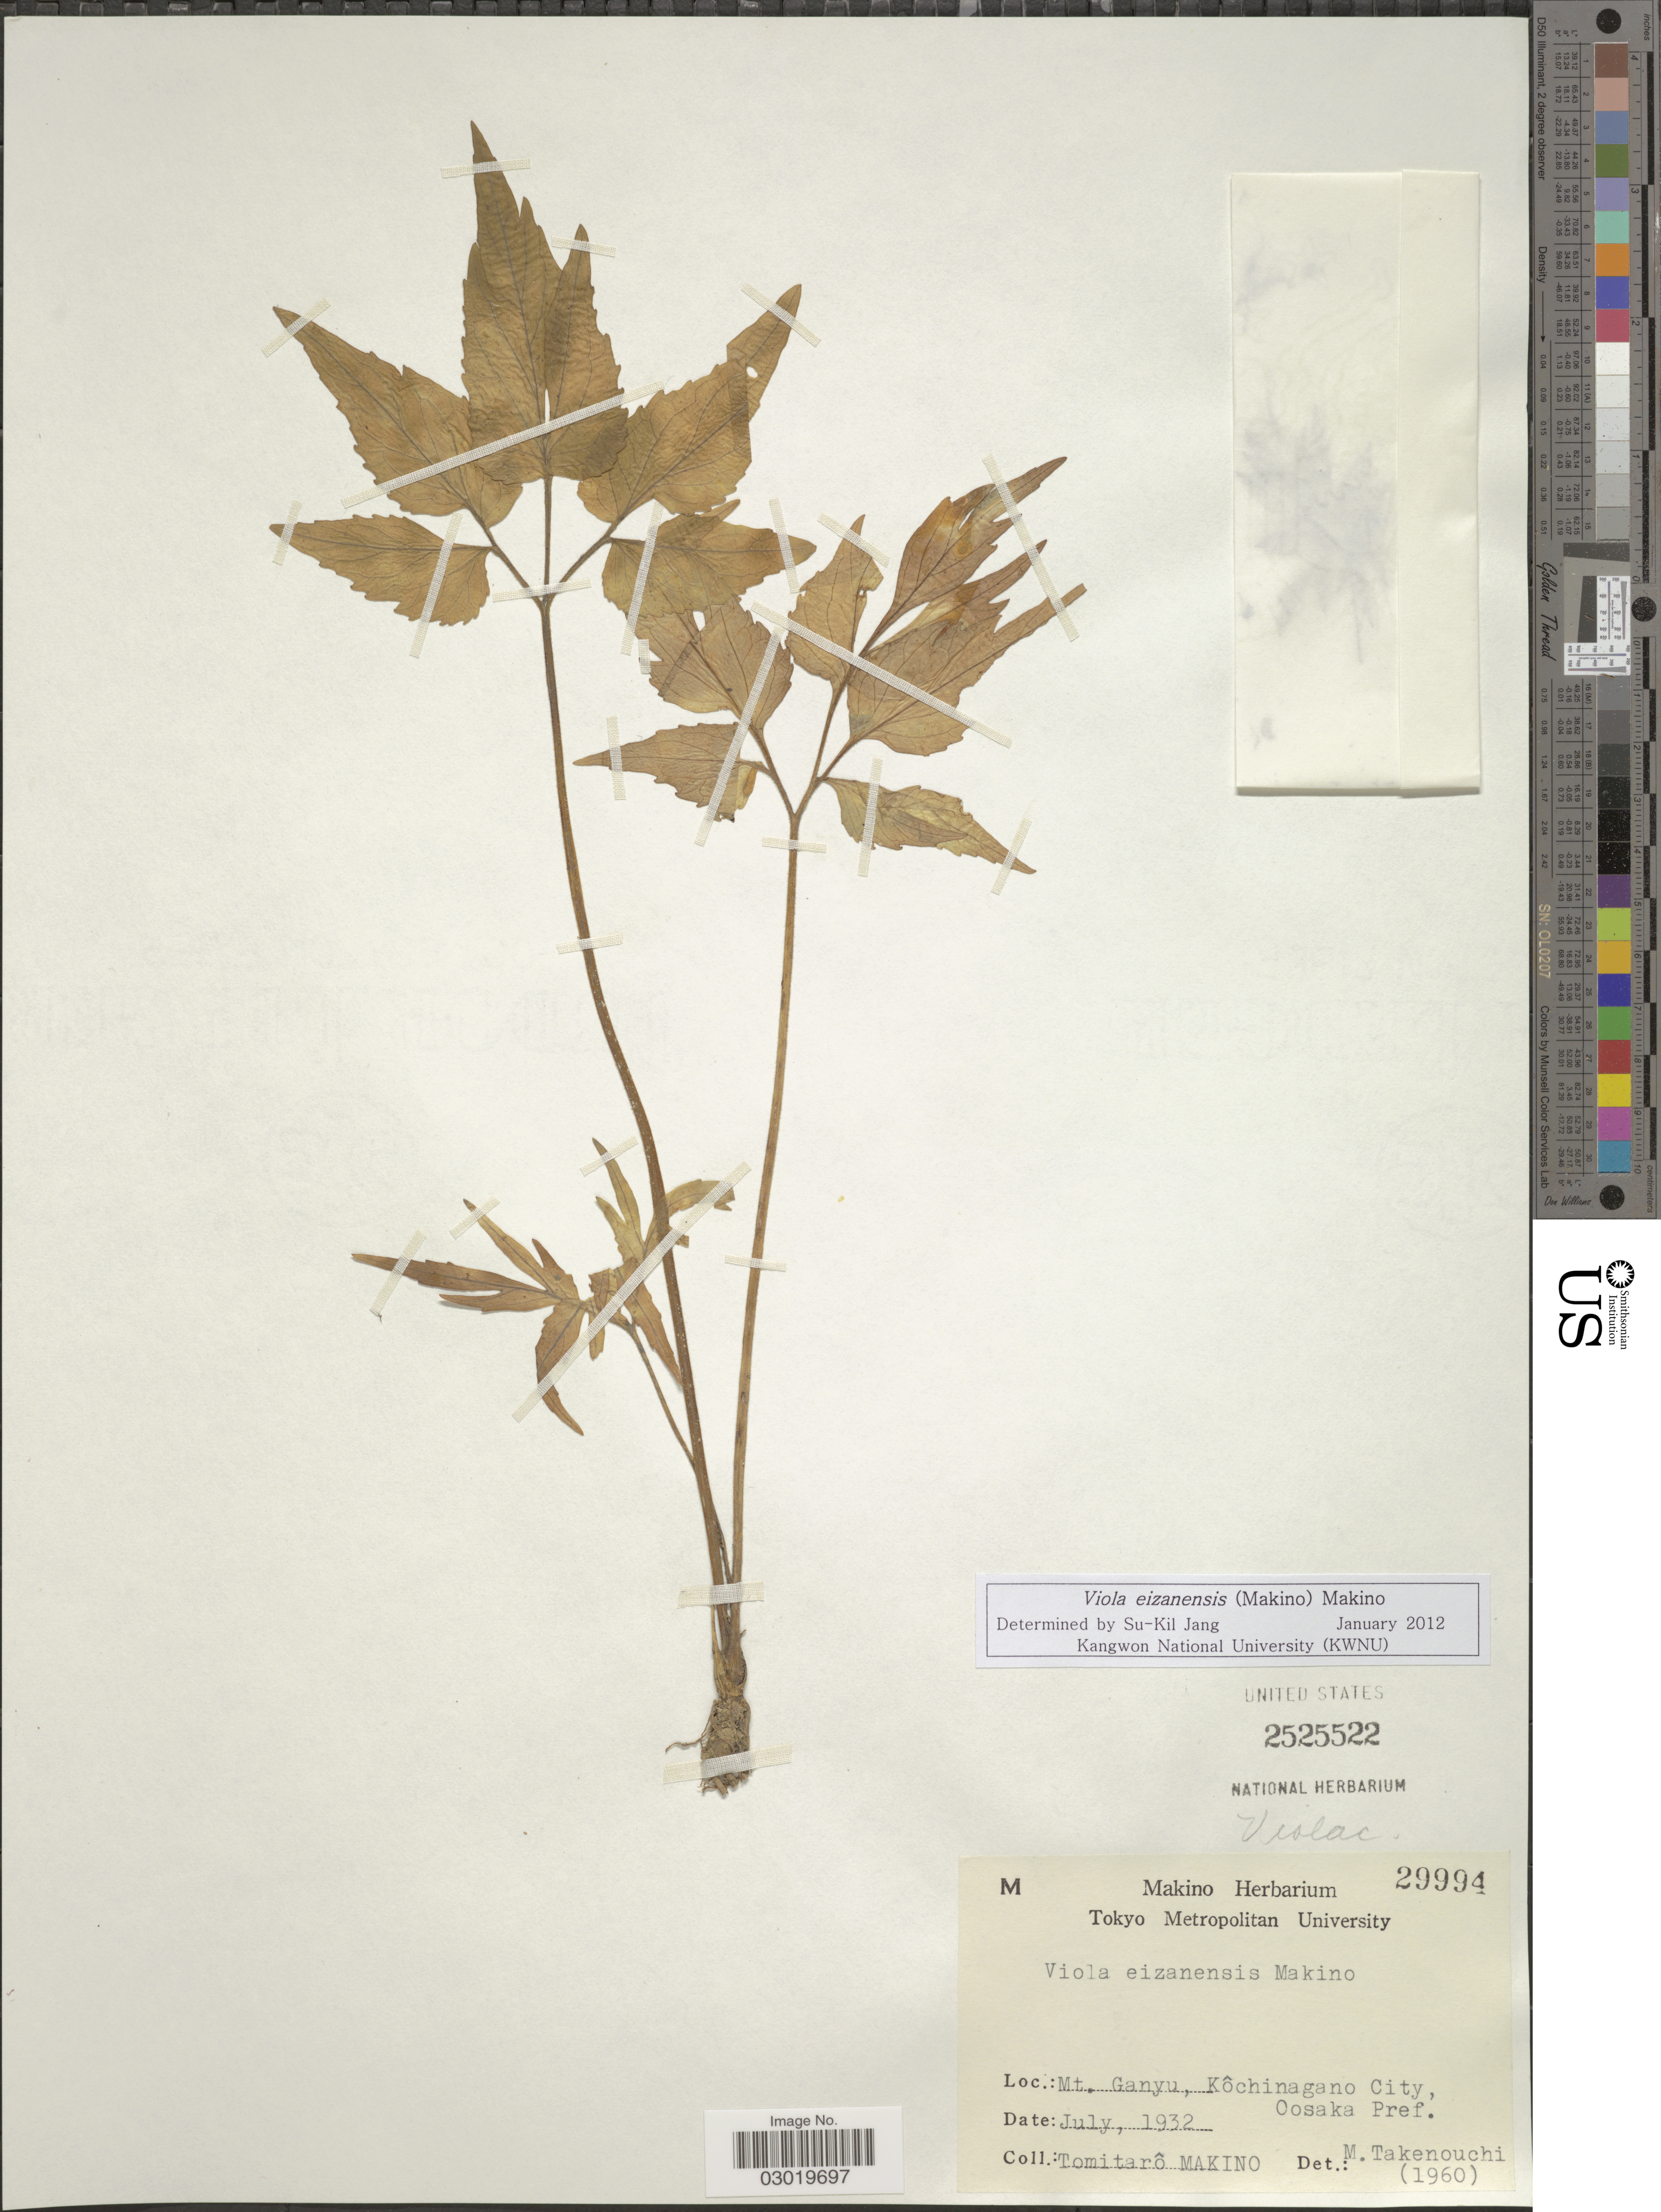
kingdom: Plantae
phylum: Tracheophyta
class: Magnoliopsida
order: Malpighiales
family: Violaceae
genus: Viola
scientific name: Viola eizanensis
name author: (Makino) Makino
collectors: T. Makino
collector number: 29994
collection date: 1932-07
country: Japan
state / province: Osaka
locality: Mt. Ganyu, Kôchinagano City, Oosaka Pref.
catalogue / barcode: US 2525522